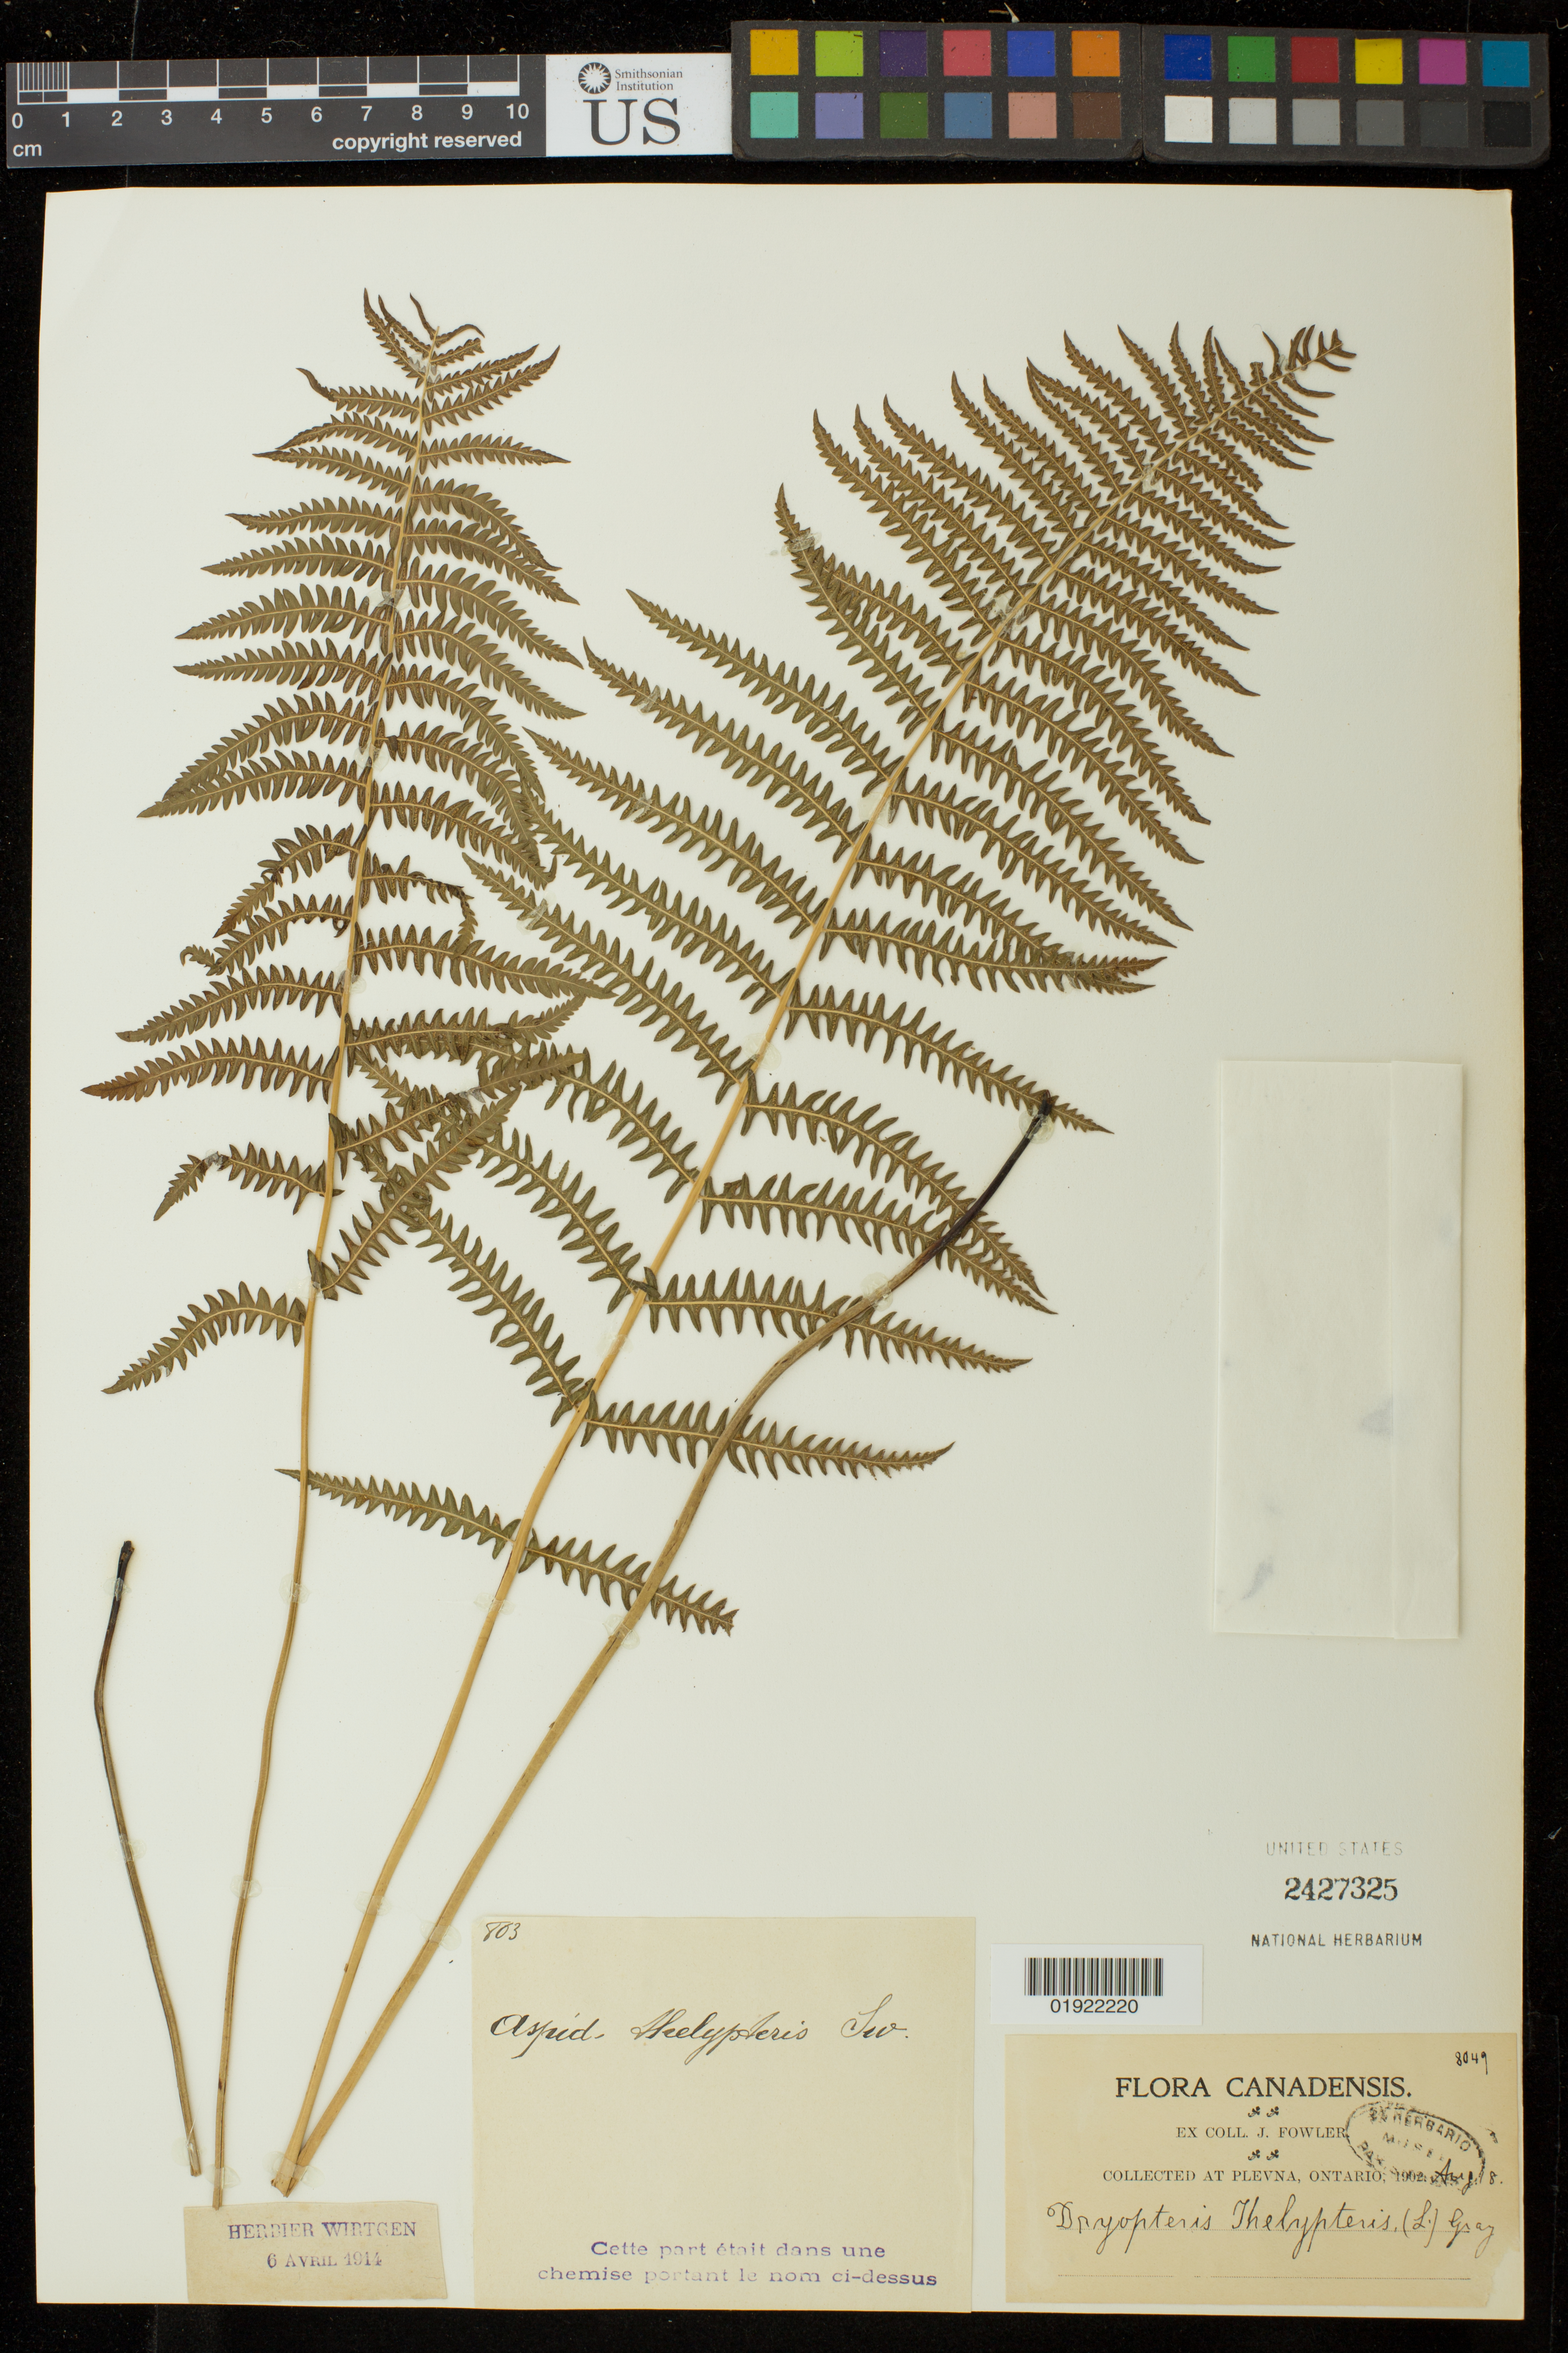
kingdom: Plantae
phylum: Tracheophyta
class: Polypodiopsida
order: Polypodiales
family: Thelypteridaceae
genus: Thelypteris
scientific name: Thelypteris palustris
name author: (Salisb.) Schott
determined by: Schott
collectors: ex herb. J. Fowler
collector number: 8049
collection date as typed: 1902 Aug. 18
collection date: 1902-08-18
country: Canada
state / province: Ontario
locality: Plevna, Ontario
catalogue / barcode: US 2427325